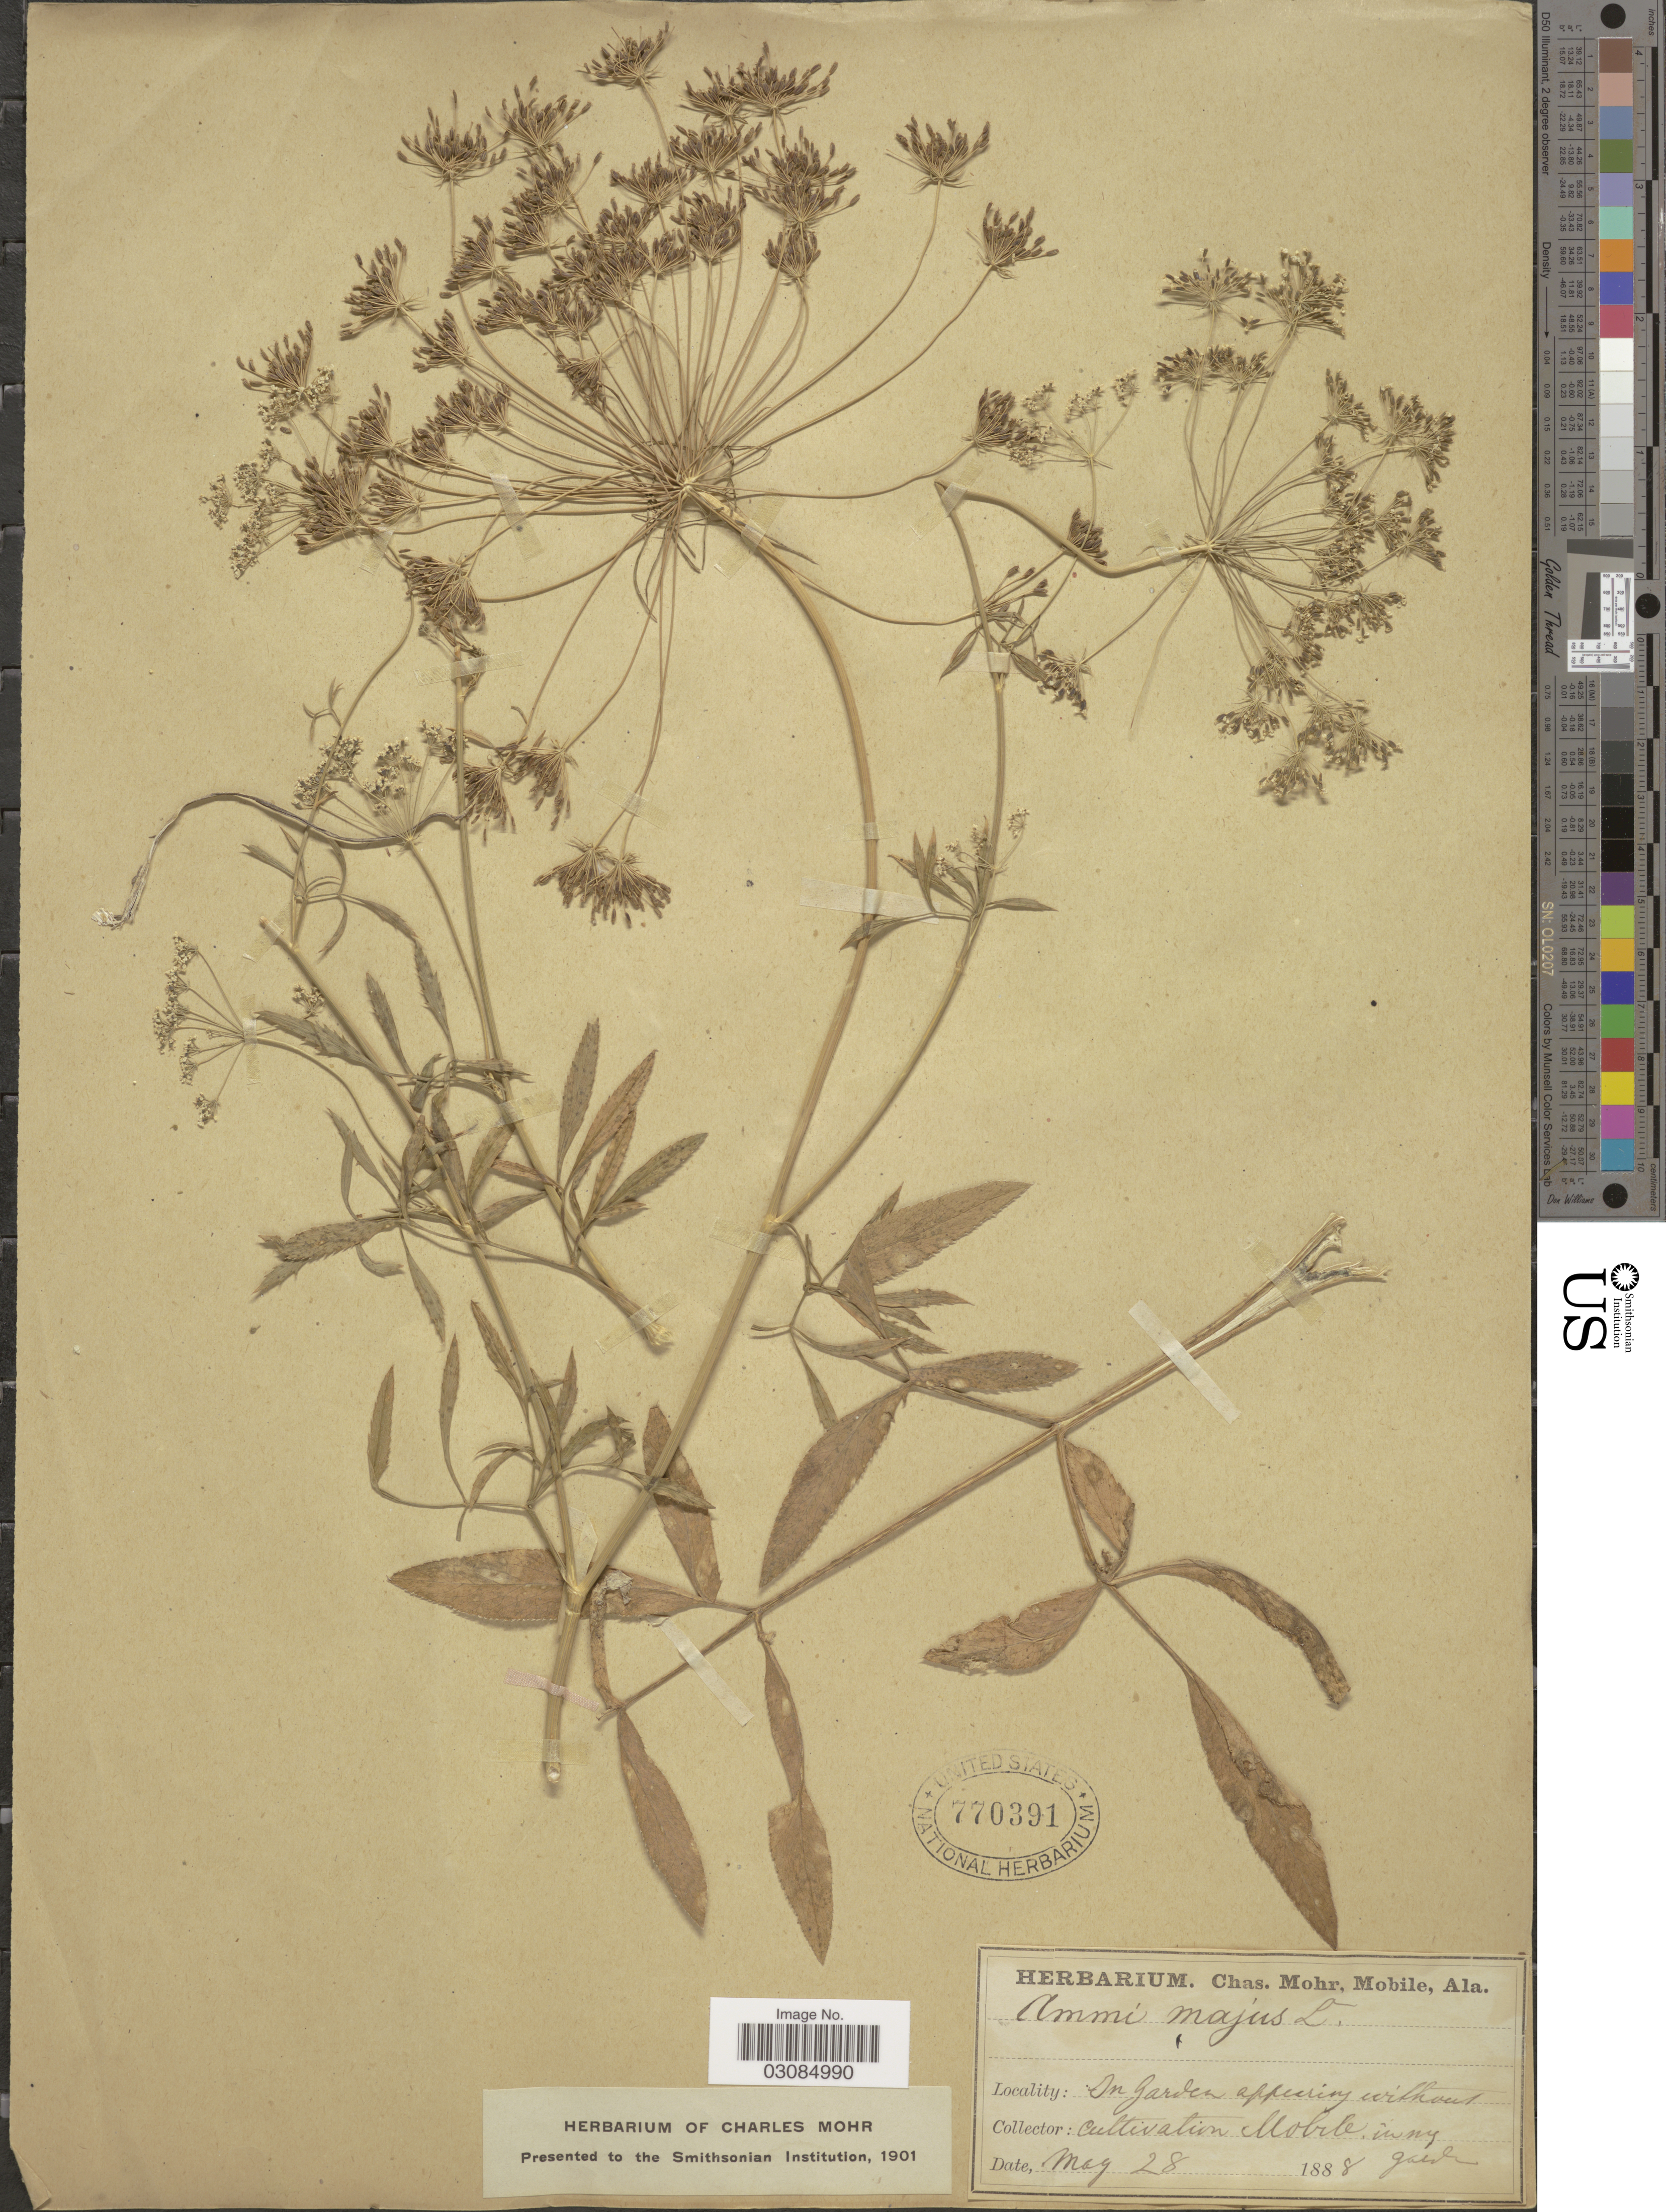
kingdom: Plantae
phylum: Tracheophyta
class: Magnoliopsida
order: Apiales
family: Apiaceae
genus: Ammi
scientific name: Ammi majus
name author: L.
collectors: Mohr, C. T. (herbarium)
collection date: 1888-05-28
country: United States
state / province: Alabama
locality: In Garden appearing without cultivation Mobile, inny.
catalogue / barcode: US 770391